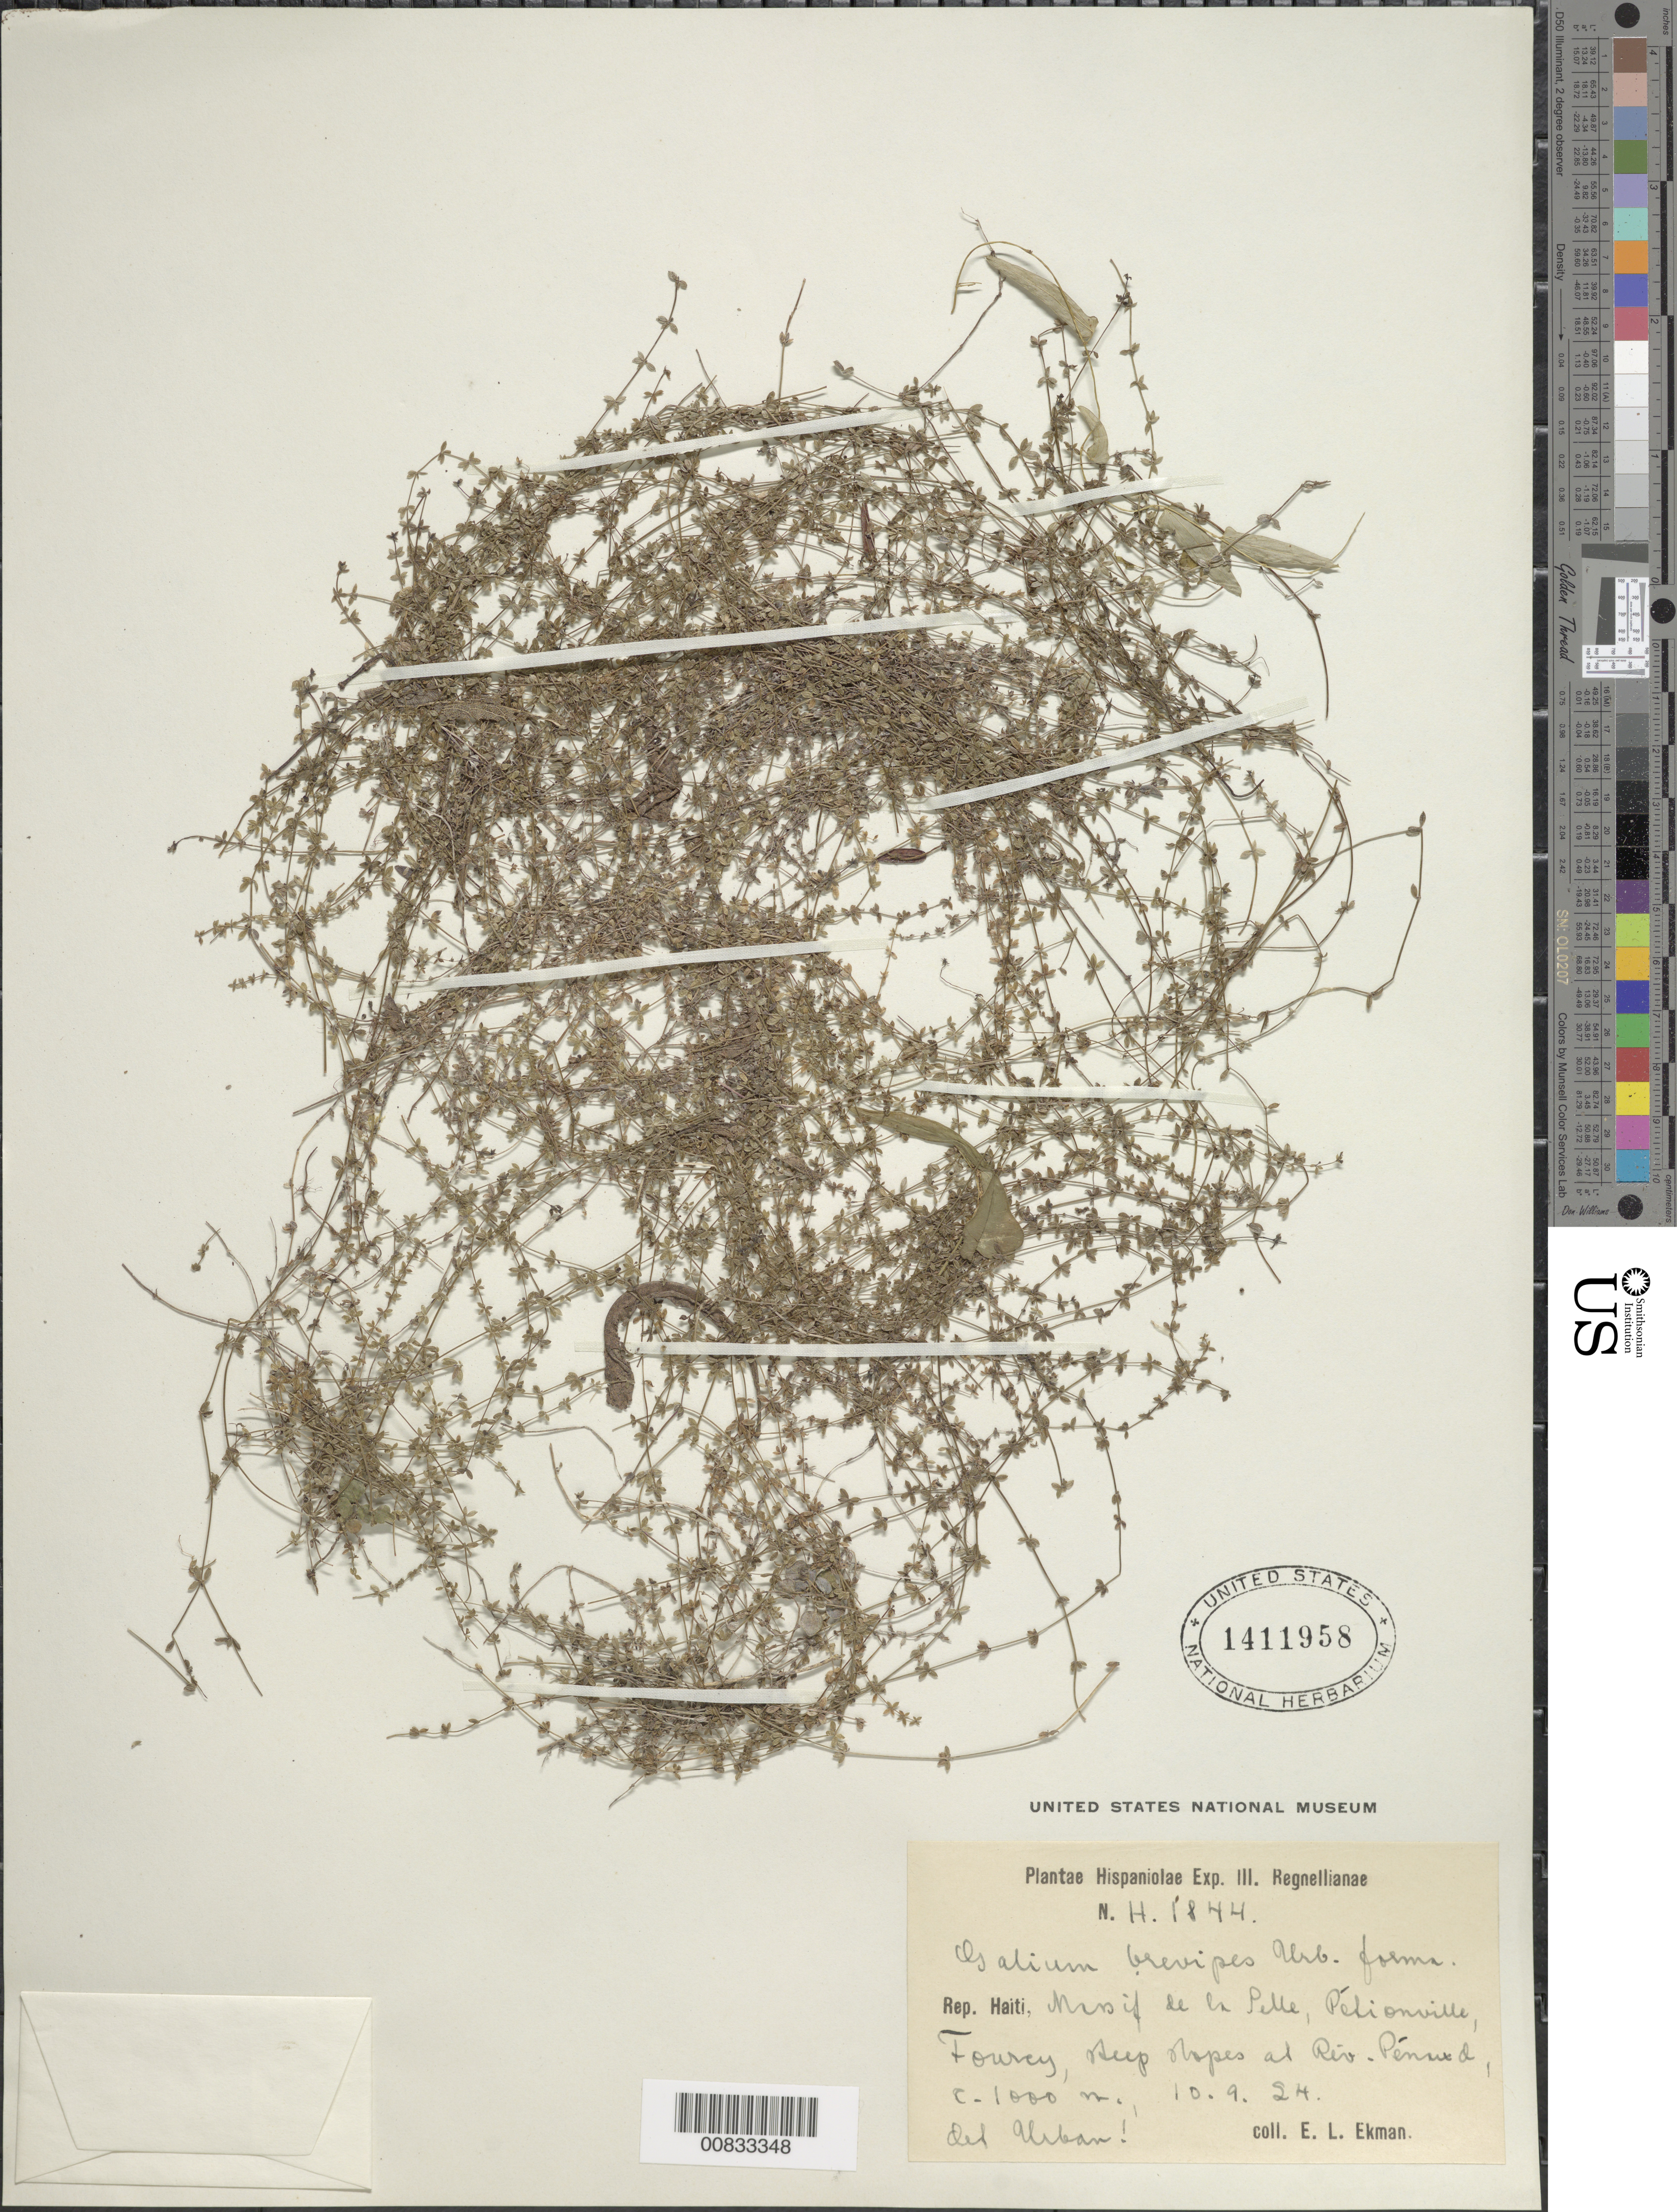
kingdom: Plantae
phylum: Tracheophyta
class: Magnoliopsida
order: Gentianales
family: Rubiaceae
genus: Galium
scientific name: Galium domingense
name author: Iltis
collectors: E. L. Ekman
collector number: H 1844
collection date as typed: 10 Sep 1924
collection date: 1924-09-10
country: Haiti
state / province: Ouest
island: Hispaniola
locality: Massif de la Selle, Pétionville, Fourcy, Riv. - "Pénaued"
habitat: Steep slopes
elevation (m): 1000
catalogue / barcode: US 1411958